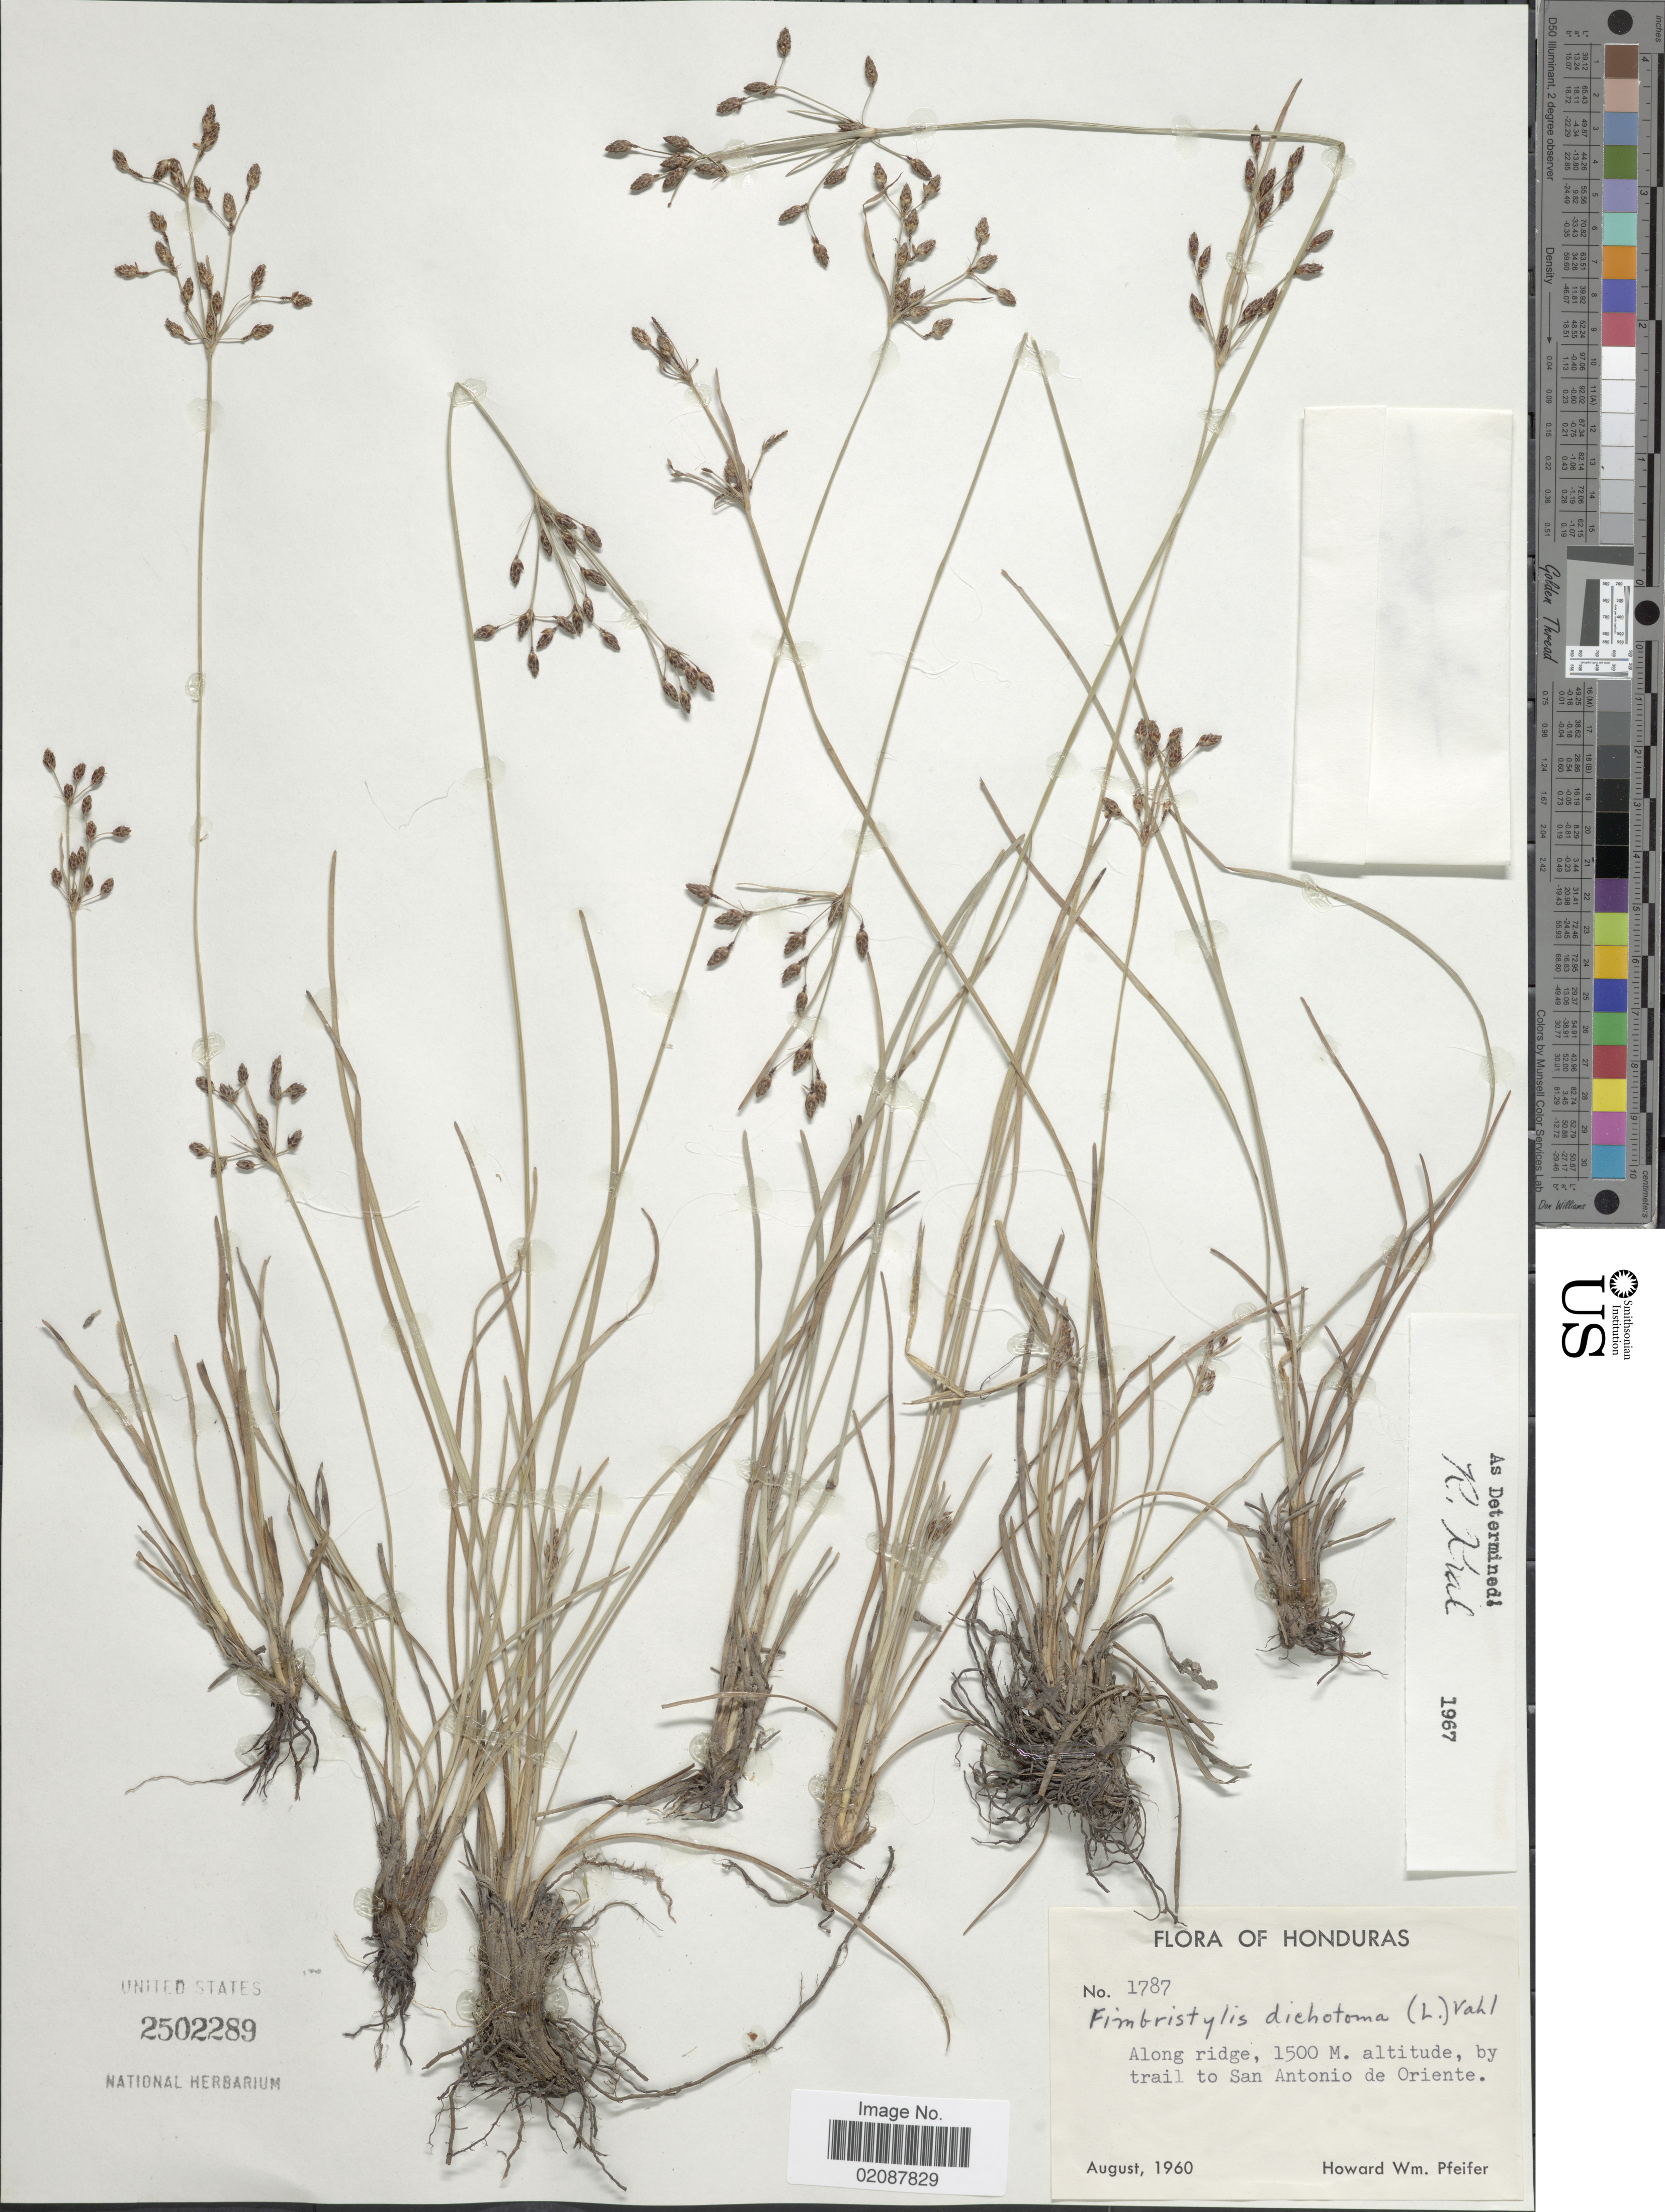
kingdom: Plantae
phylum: Tracheophyta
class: Liliopsida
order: Poales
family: Cyperaceae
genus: Fimbristylis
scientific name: Fimbristylis dichotoma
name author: (L.) Vahl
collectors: H. W. Pfeifer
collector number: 1787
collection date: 1960-08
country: Honduras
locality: Along ridge, by trail to San Antonio de Oriente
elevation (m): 1500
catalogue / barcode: US 2502289